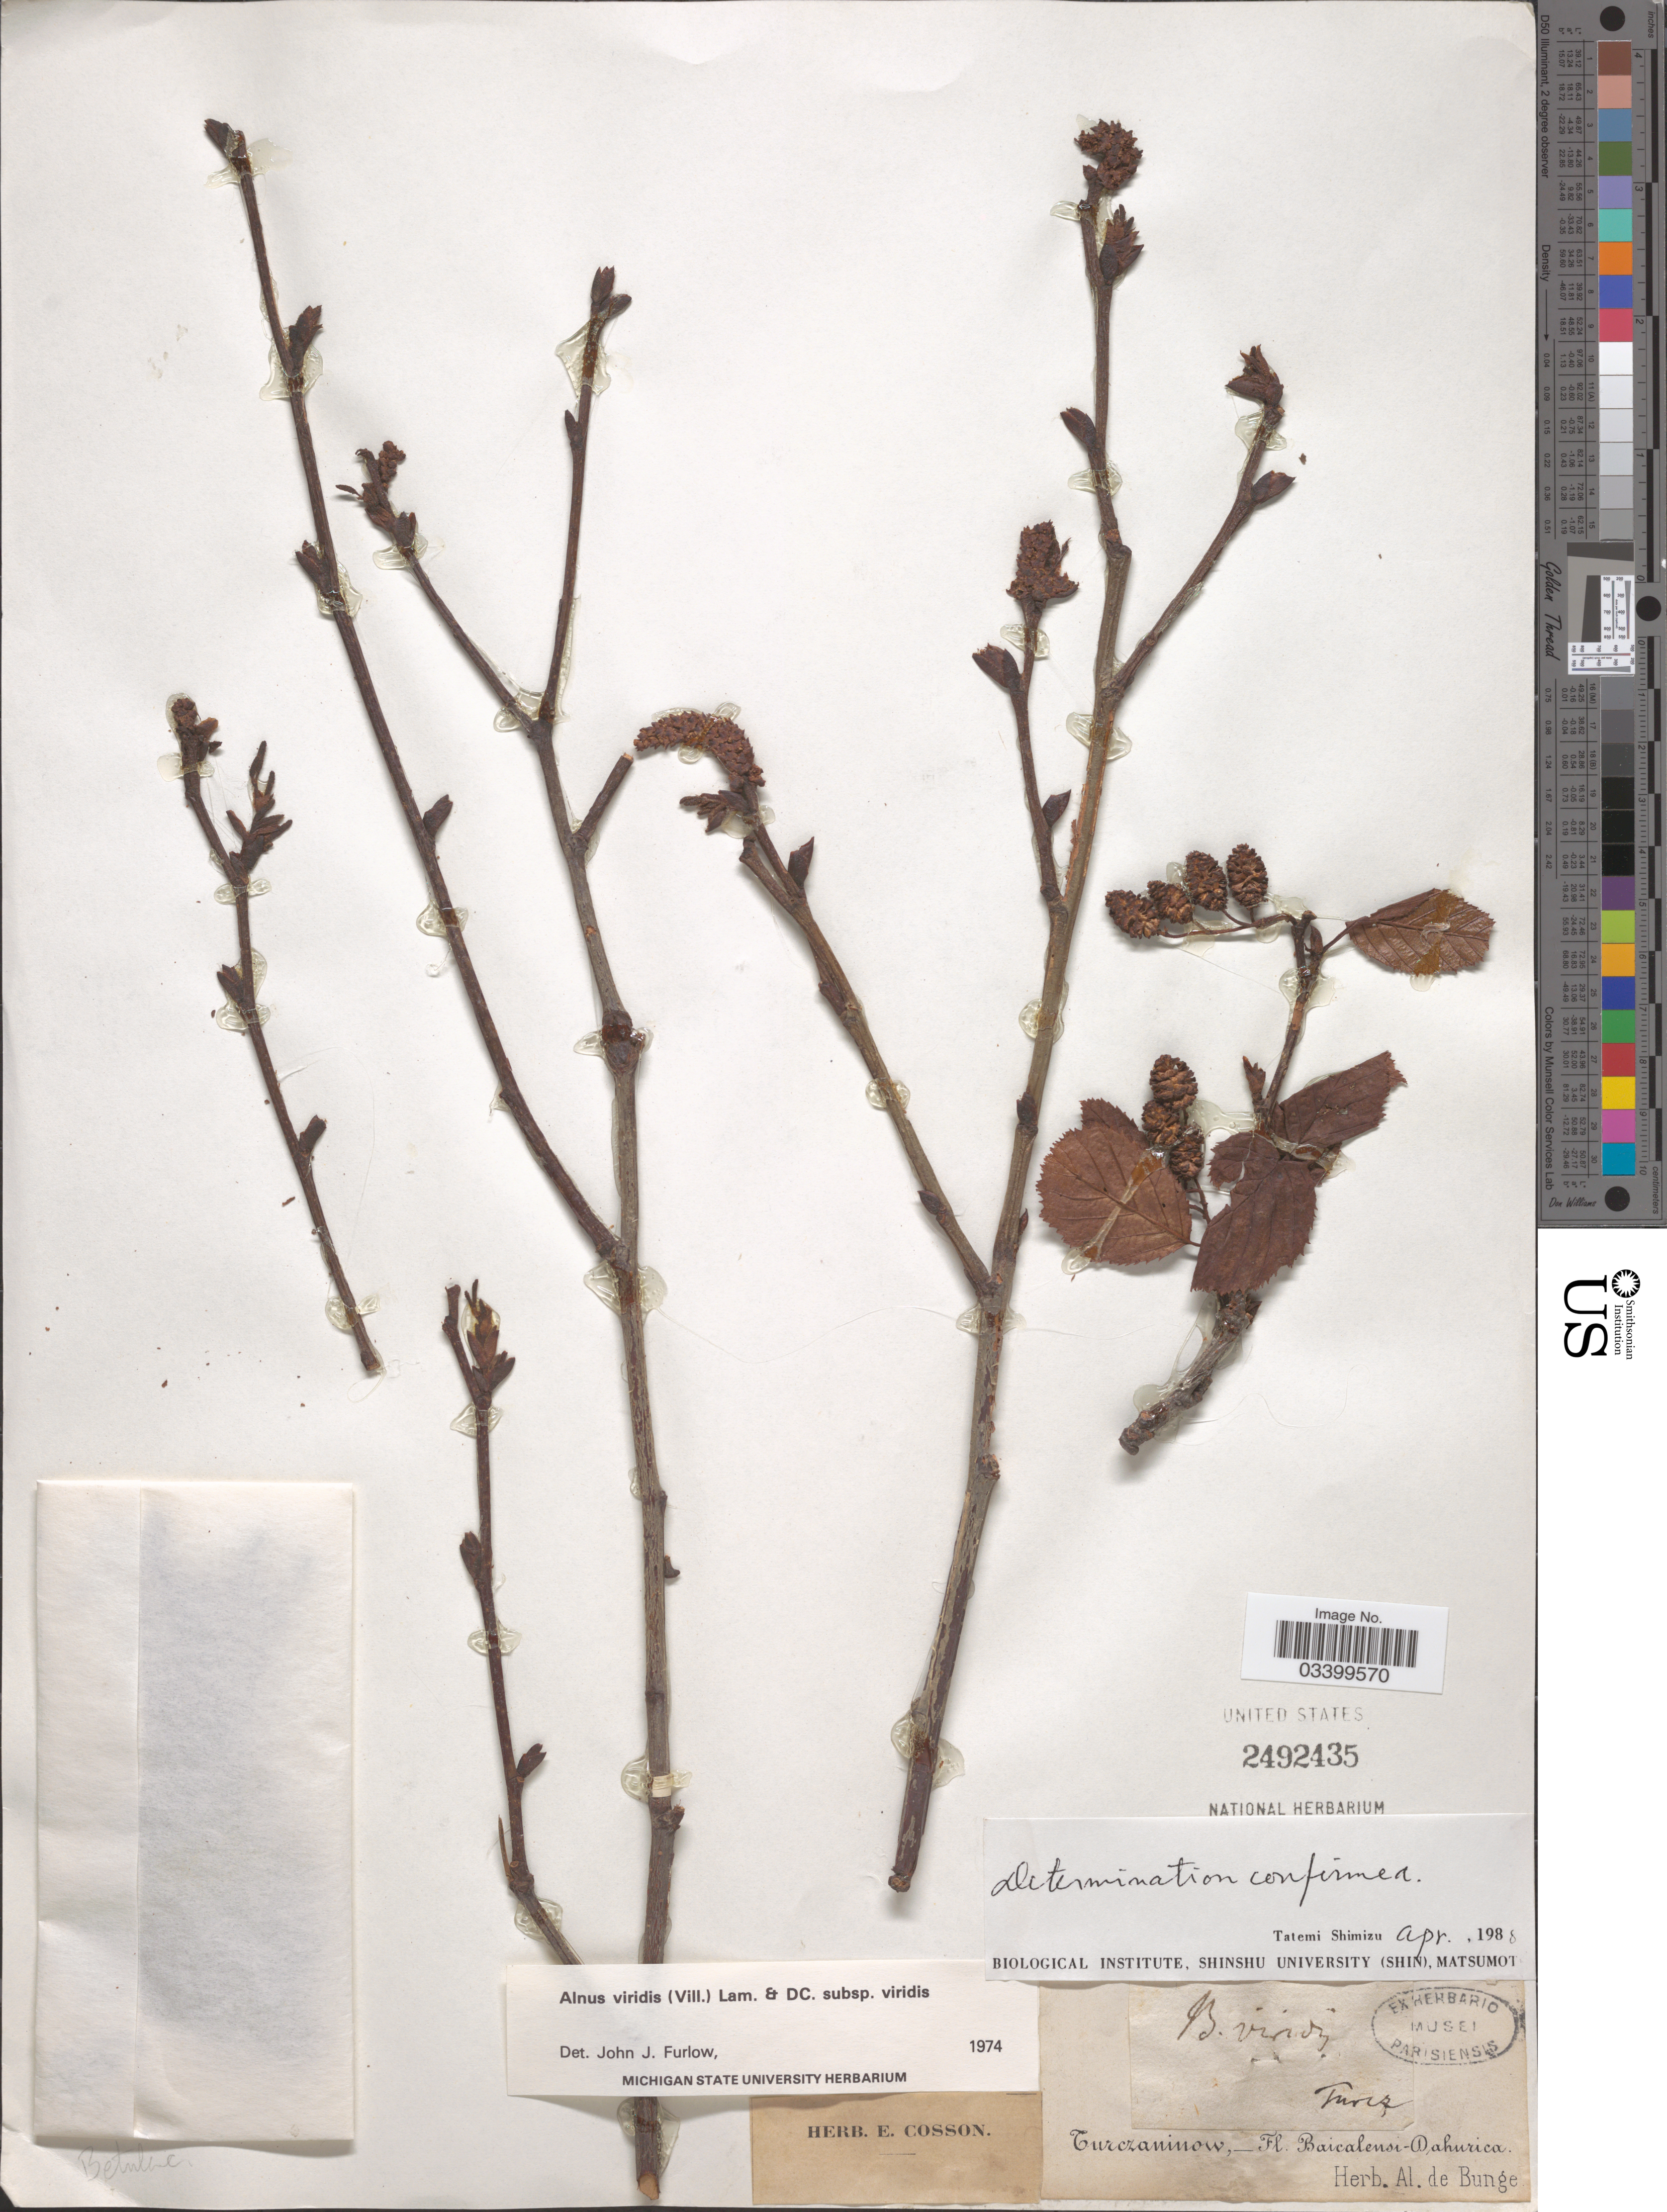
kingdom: Plantae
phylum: Tracheophyta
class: Magnoliopsida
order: Fagales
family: Betulaceae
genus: Alnus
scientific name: Alnus viridis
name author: (Chaix) DC.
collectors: Turczaninow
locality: Baicalensi - Dahurica.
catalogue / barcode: US 2492435